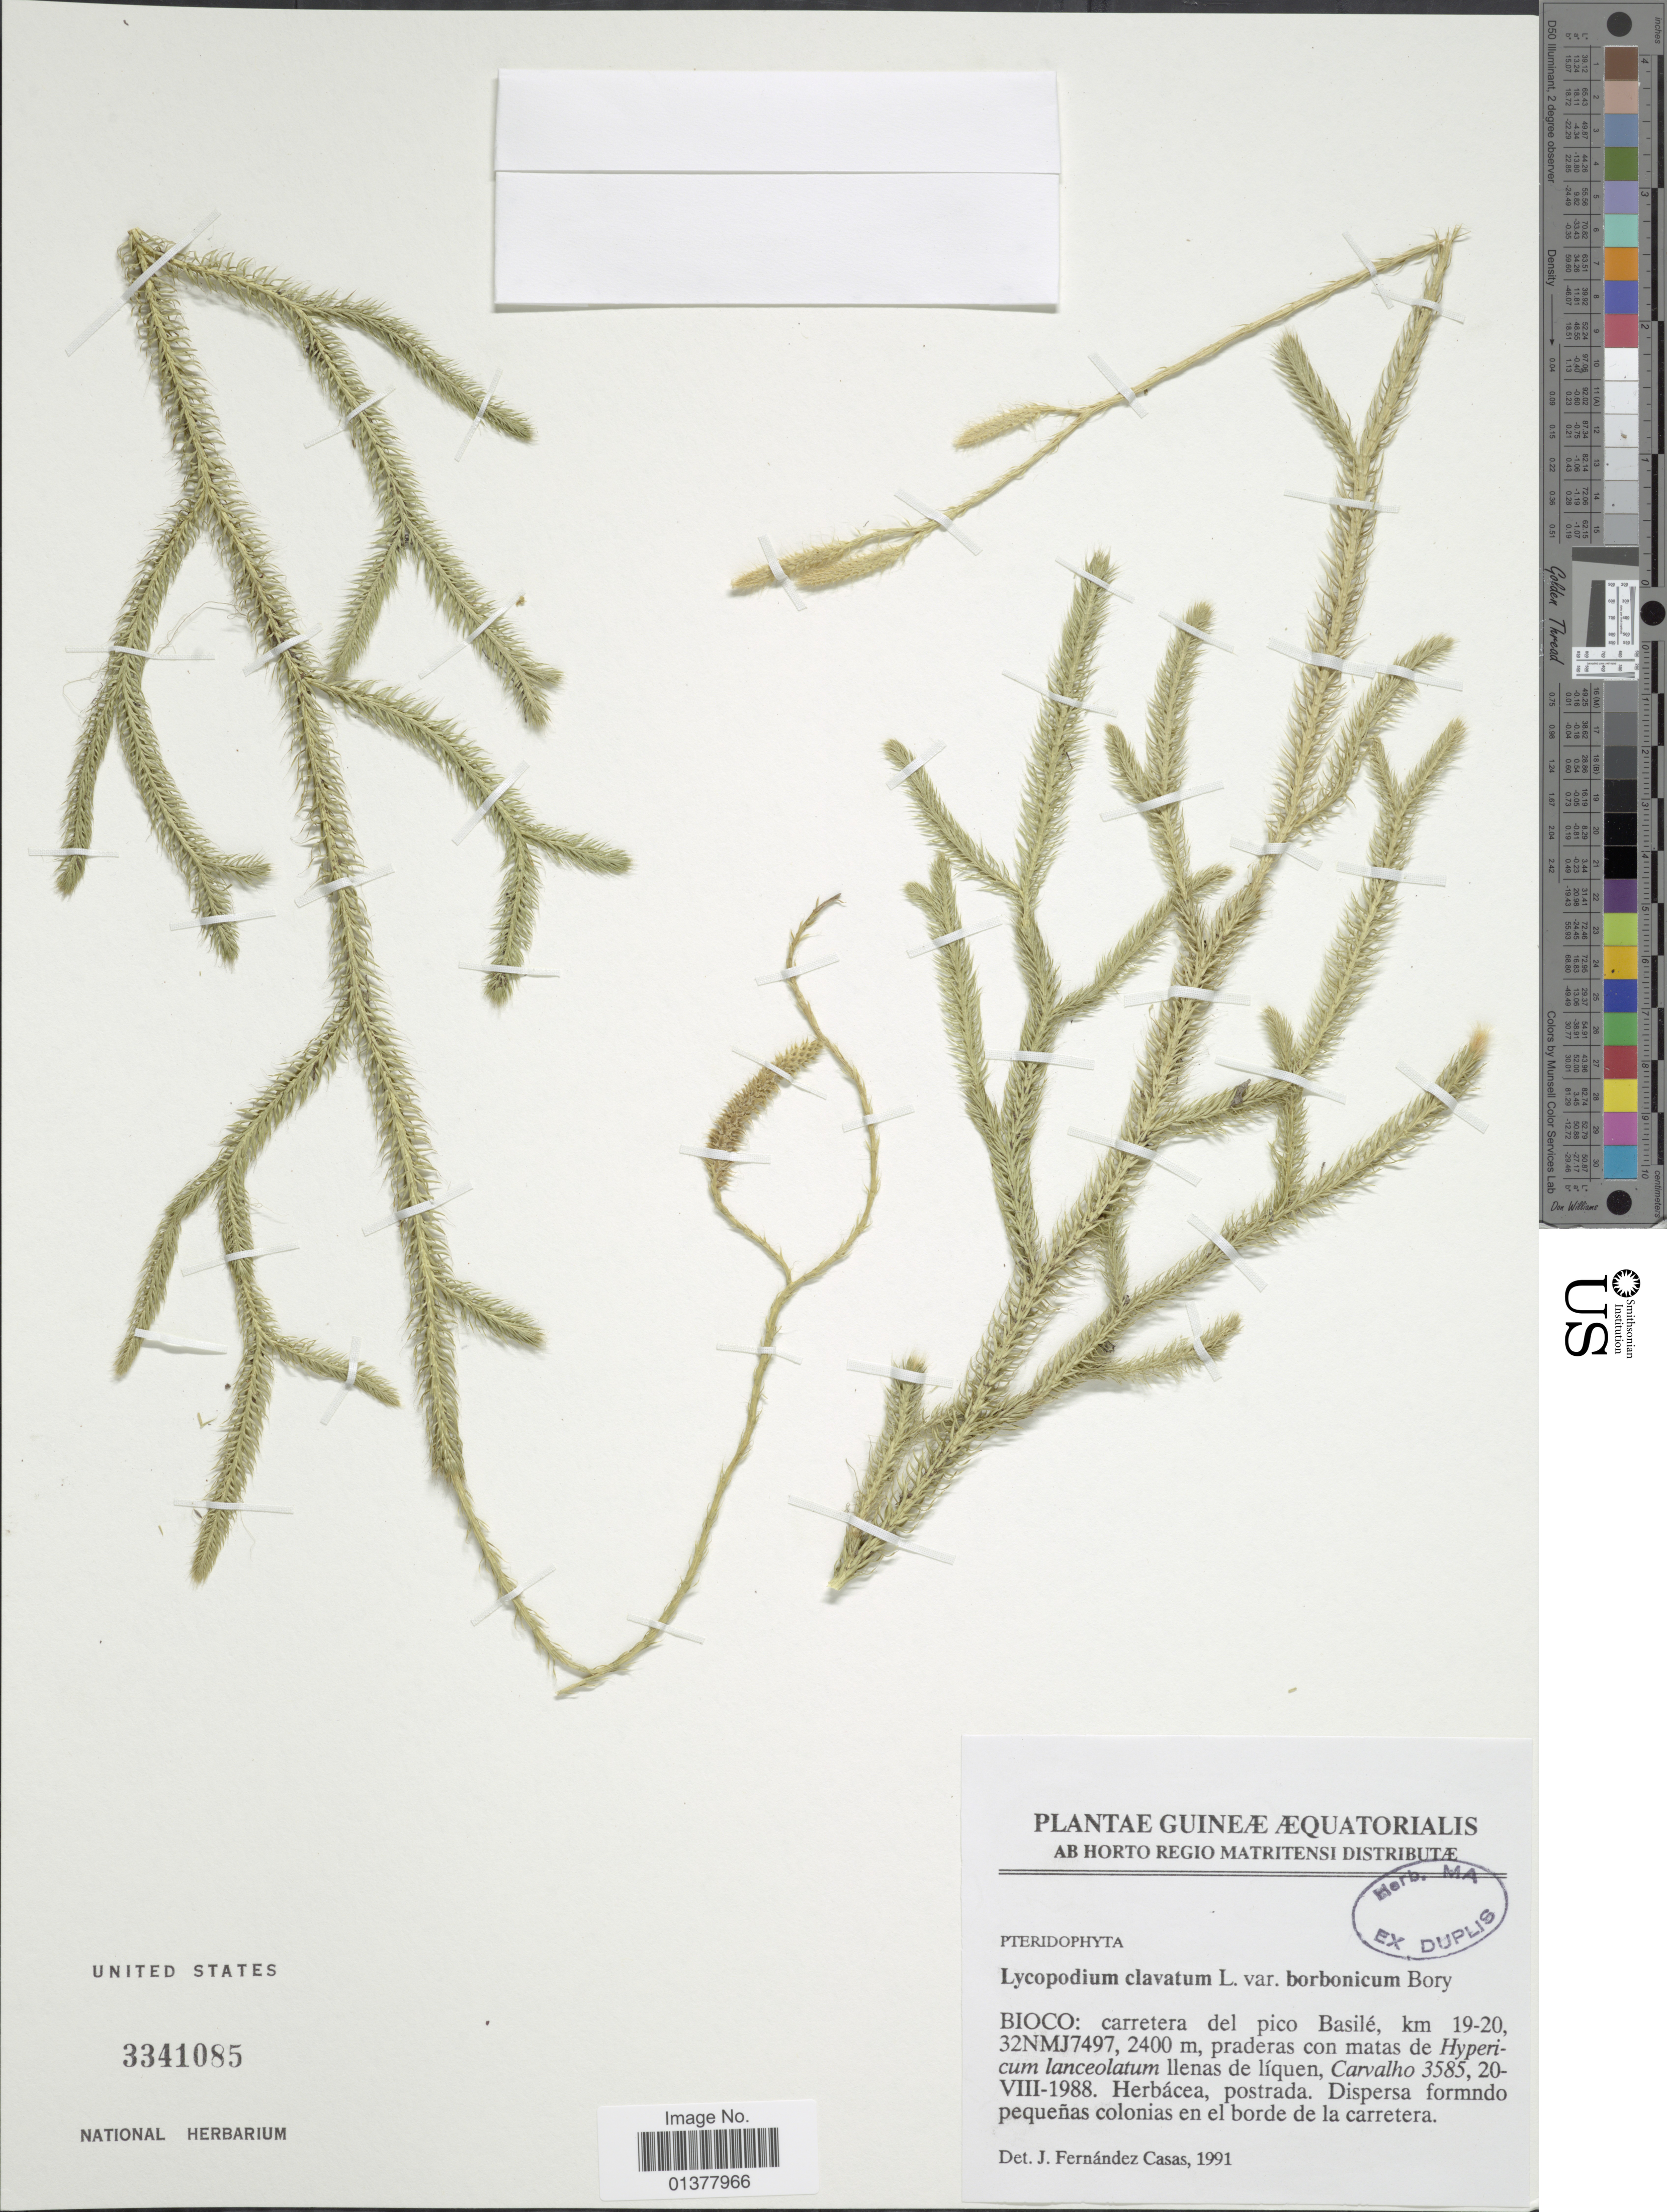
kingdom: Plantae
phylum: Tracheophyta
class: Lycopodiopsida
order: Lycopodiales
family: Lycopodiaceae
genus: Lycopodium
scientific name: Lycopodium clavatum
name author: L.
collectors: Carvalho, --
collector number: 3858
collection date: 1988-08-20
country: Equatorial Guinea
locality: Bioco: carretera del pico Basilé, km 19-20, 32NMJ7497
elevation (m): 2400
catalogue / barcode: US 3341085